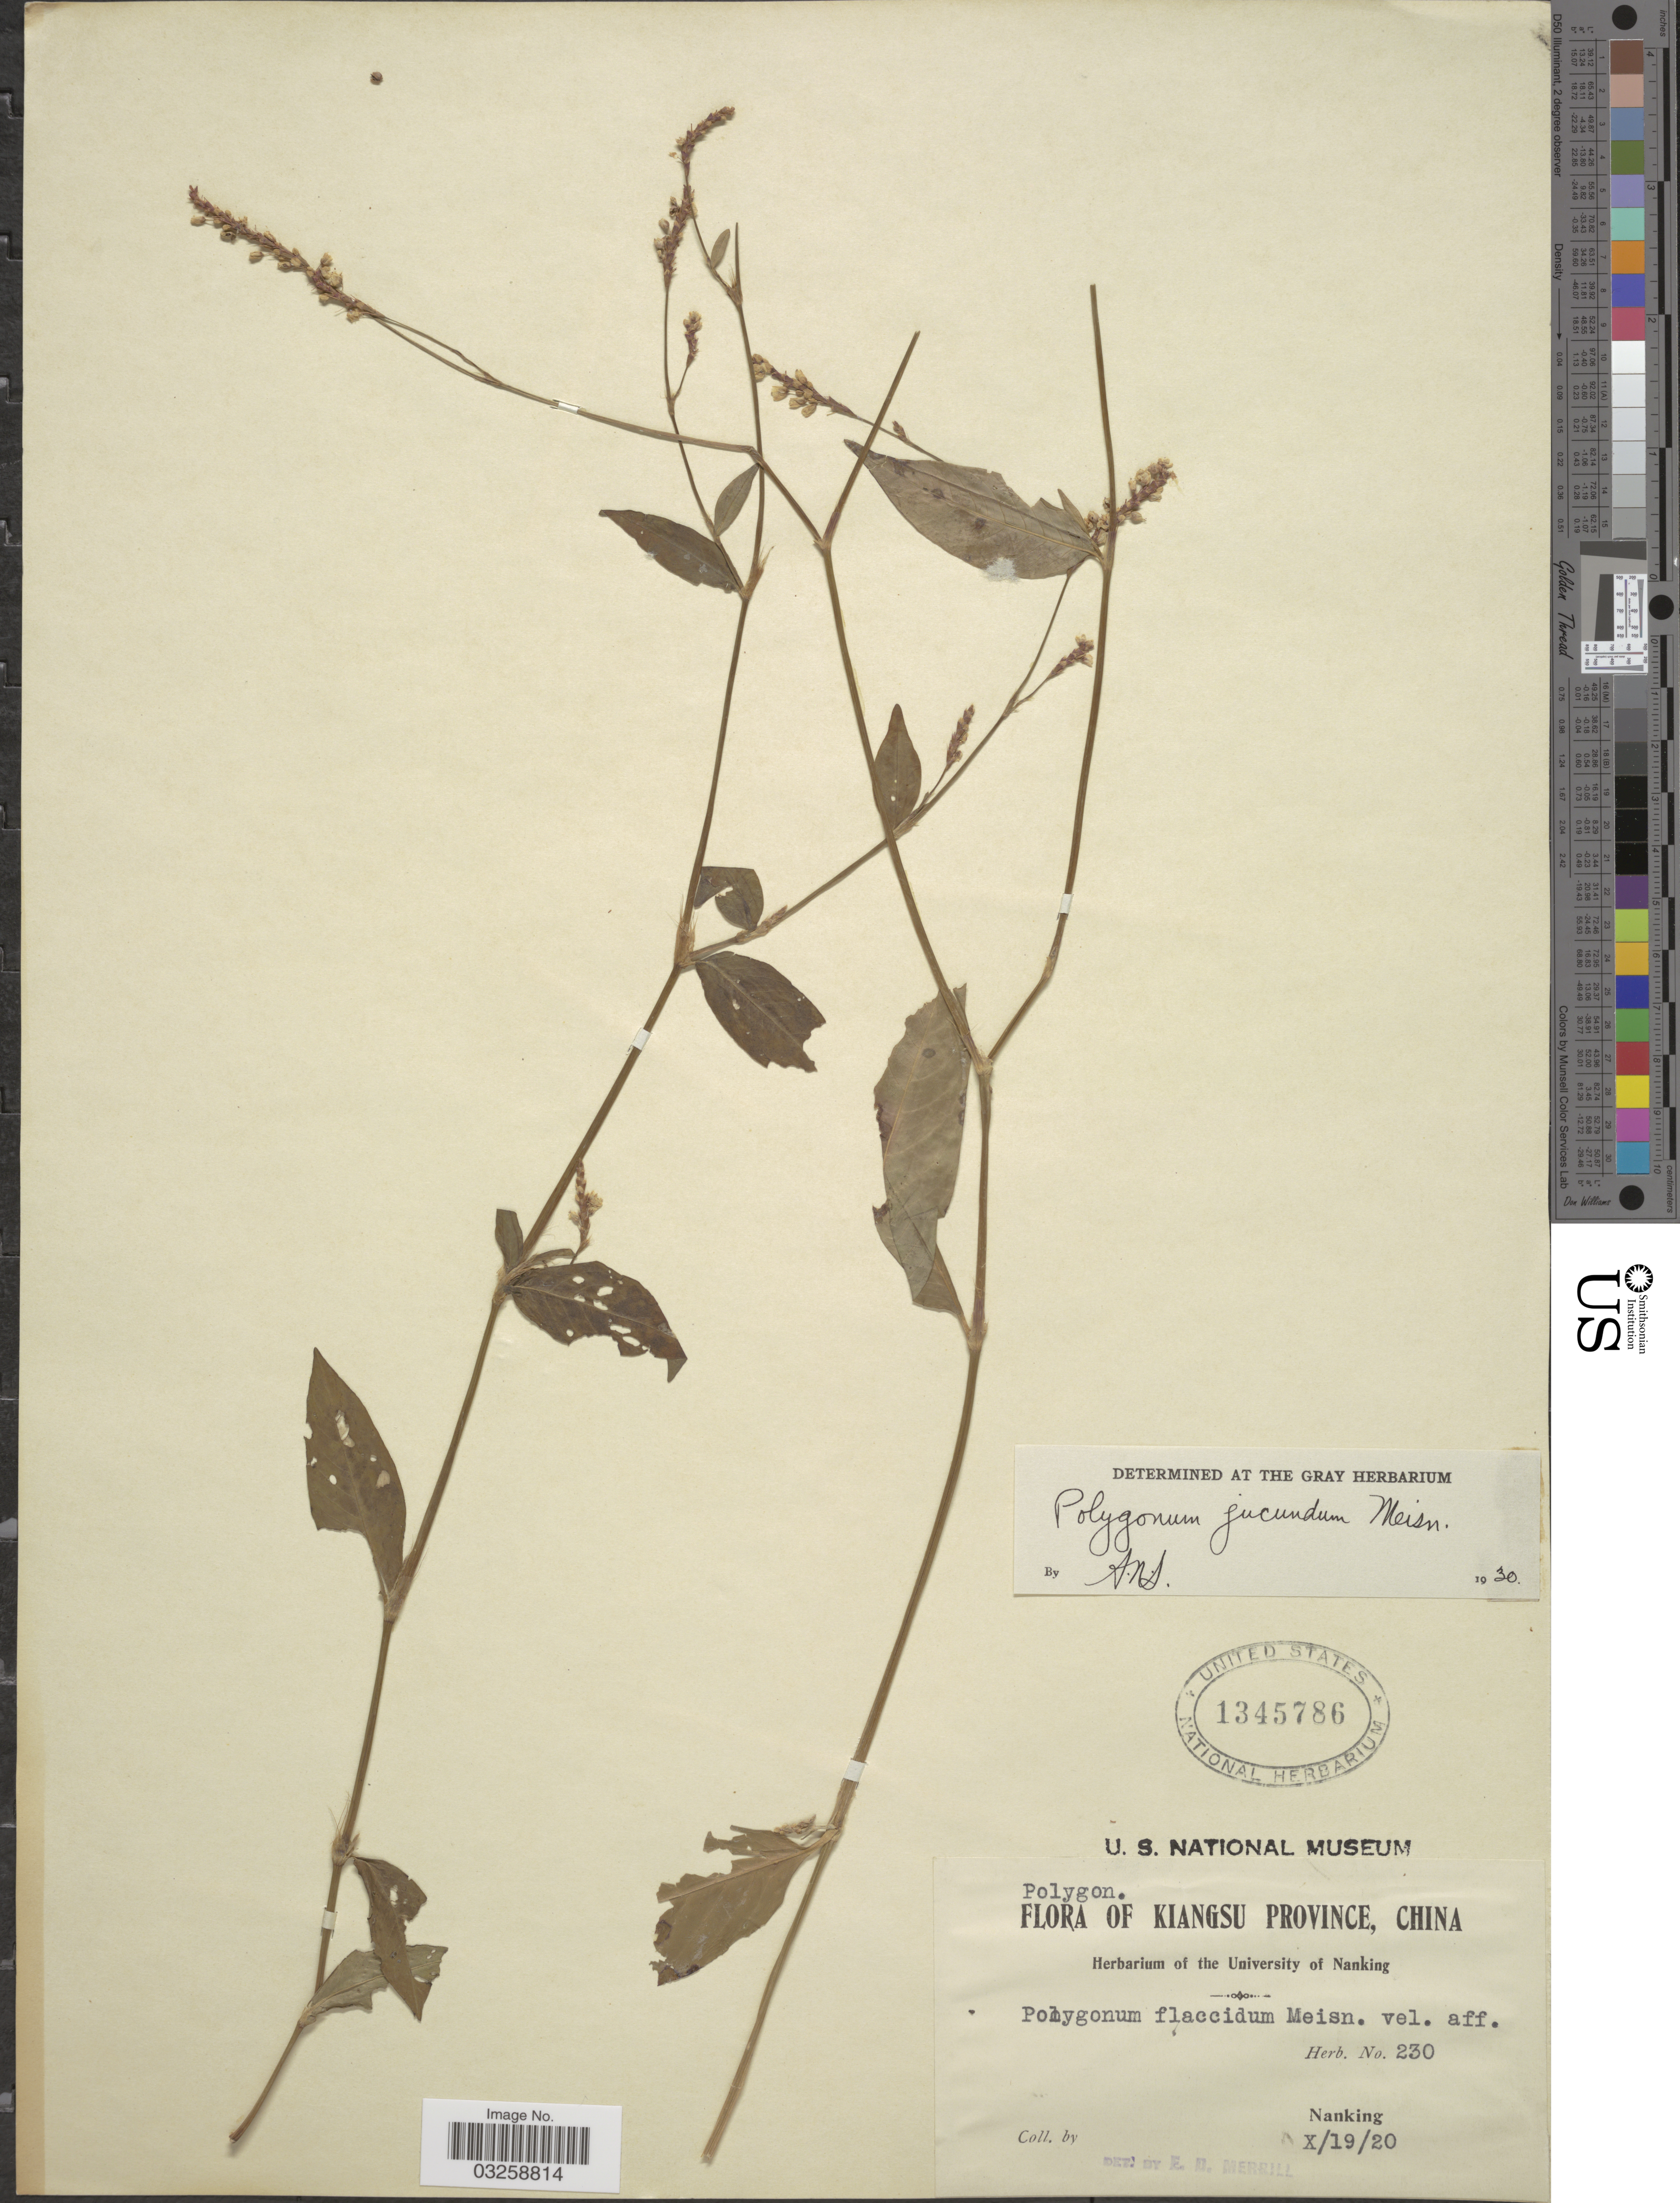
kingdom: Plantae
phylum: Tracheophyta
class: Magnoliopsida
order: Caryophyllales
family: Polygonaceae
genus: Polygonum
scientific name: Polygonum jucundum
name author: Meisn.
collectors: ex herb. University of Nanking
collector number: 230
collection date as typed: Transcribed d/m/y: 19/10/20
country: China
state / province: Jiangsu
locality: Kiangsu Province. Nanking.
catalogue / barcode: US 1345786